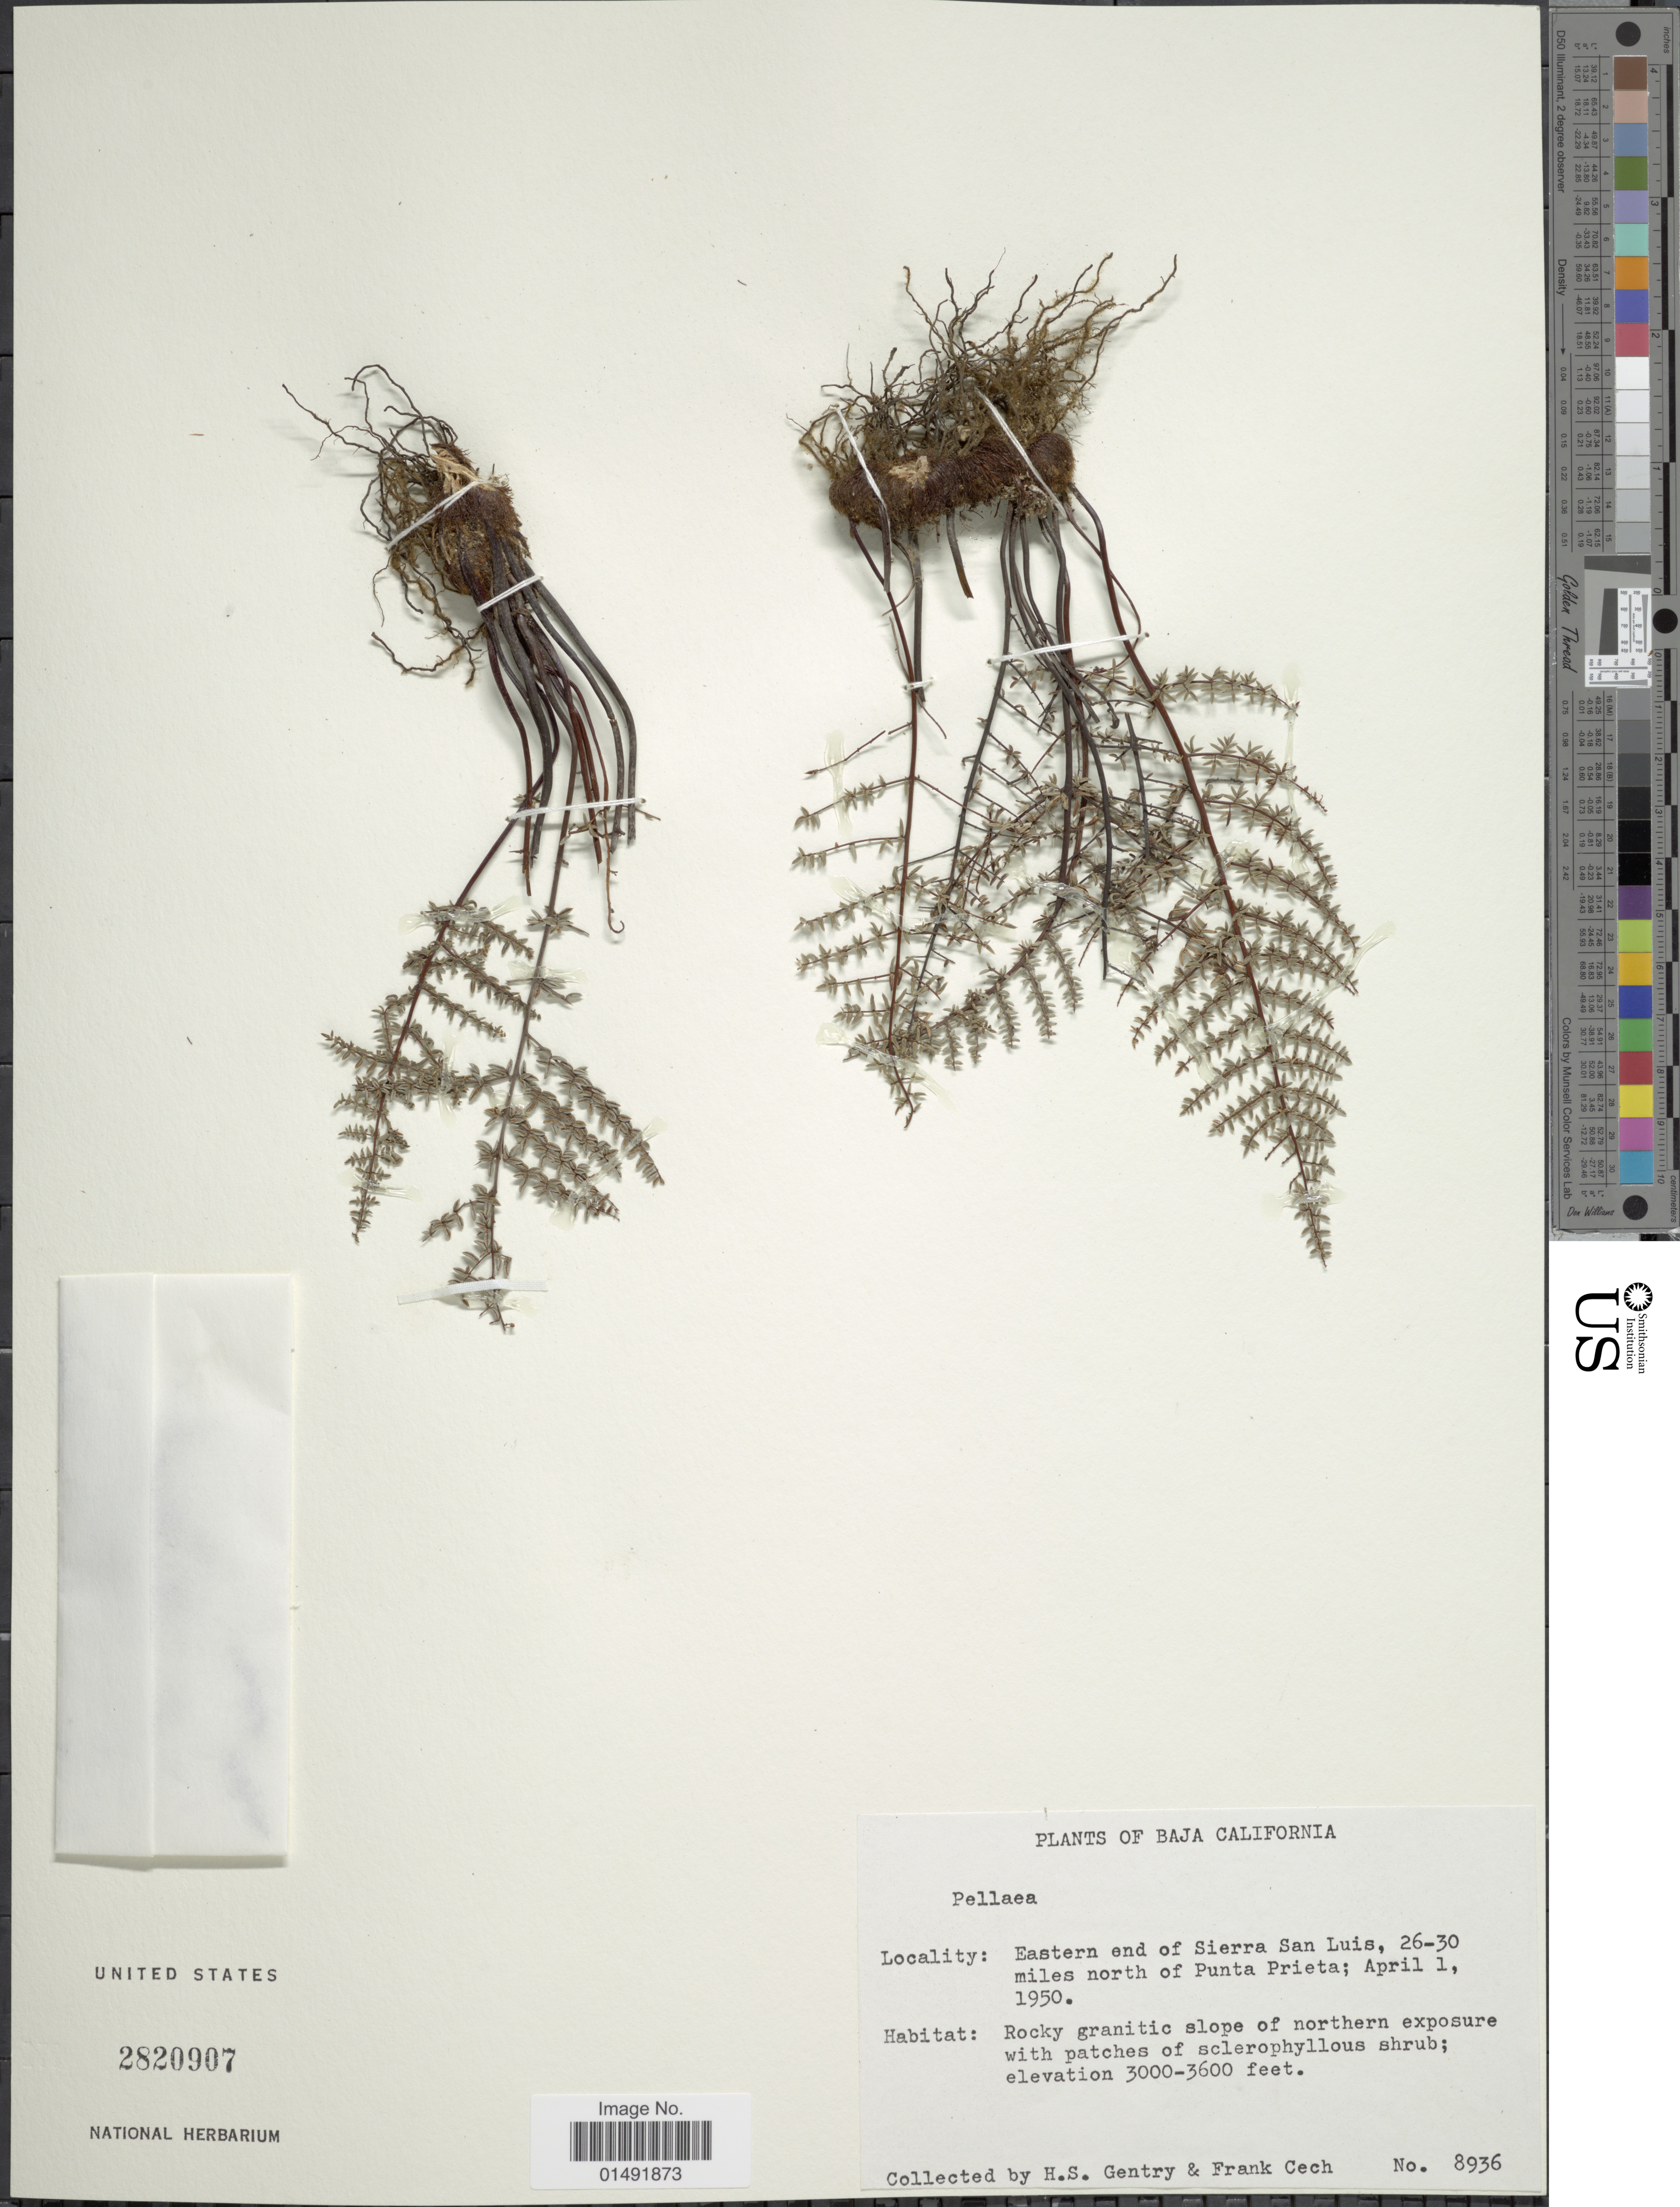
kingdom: Plantae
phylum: Tracheophyta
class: Polypodiopsida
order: Polypodiales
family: Pteridaceae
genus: Pellaea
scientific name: Pellaea mucronata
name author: (D.C. Eaton) D.C. Eaton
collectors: H. S. Gentry & F. Cech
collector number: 8936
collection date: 1950-04-01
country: Mexico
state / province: Baja California Norte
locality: Eastern end of Sierra San Luis, 26-30 miles north of Punta Prieta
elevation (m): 914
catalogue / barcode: US 2820907